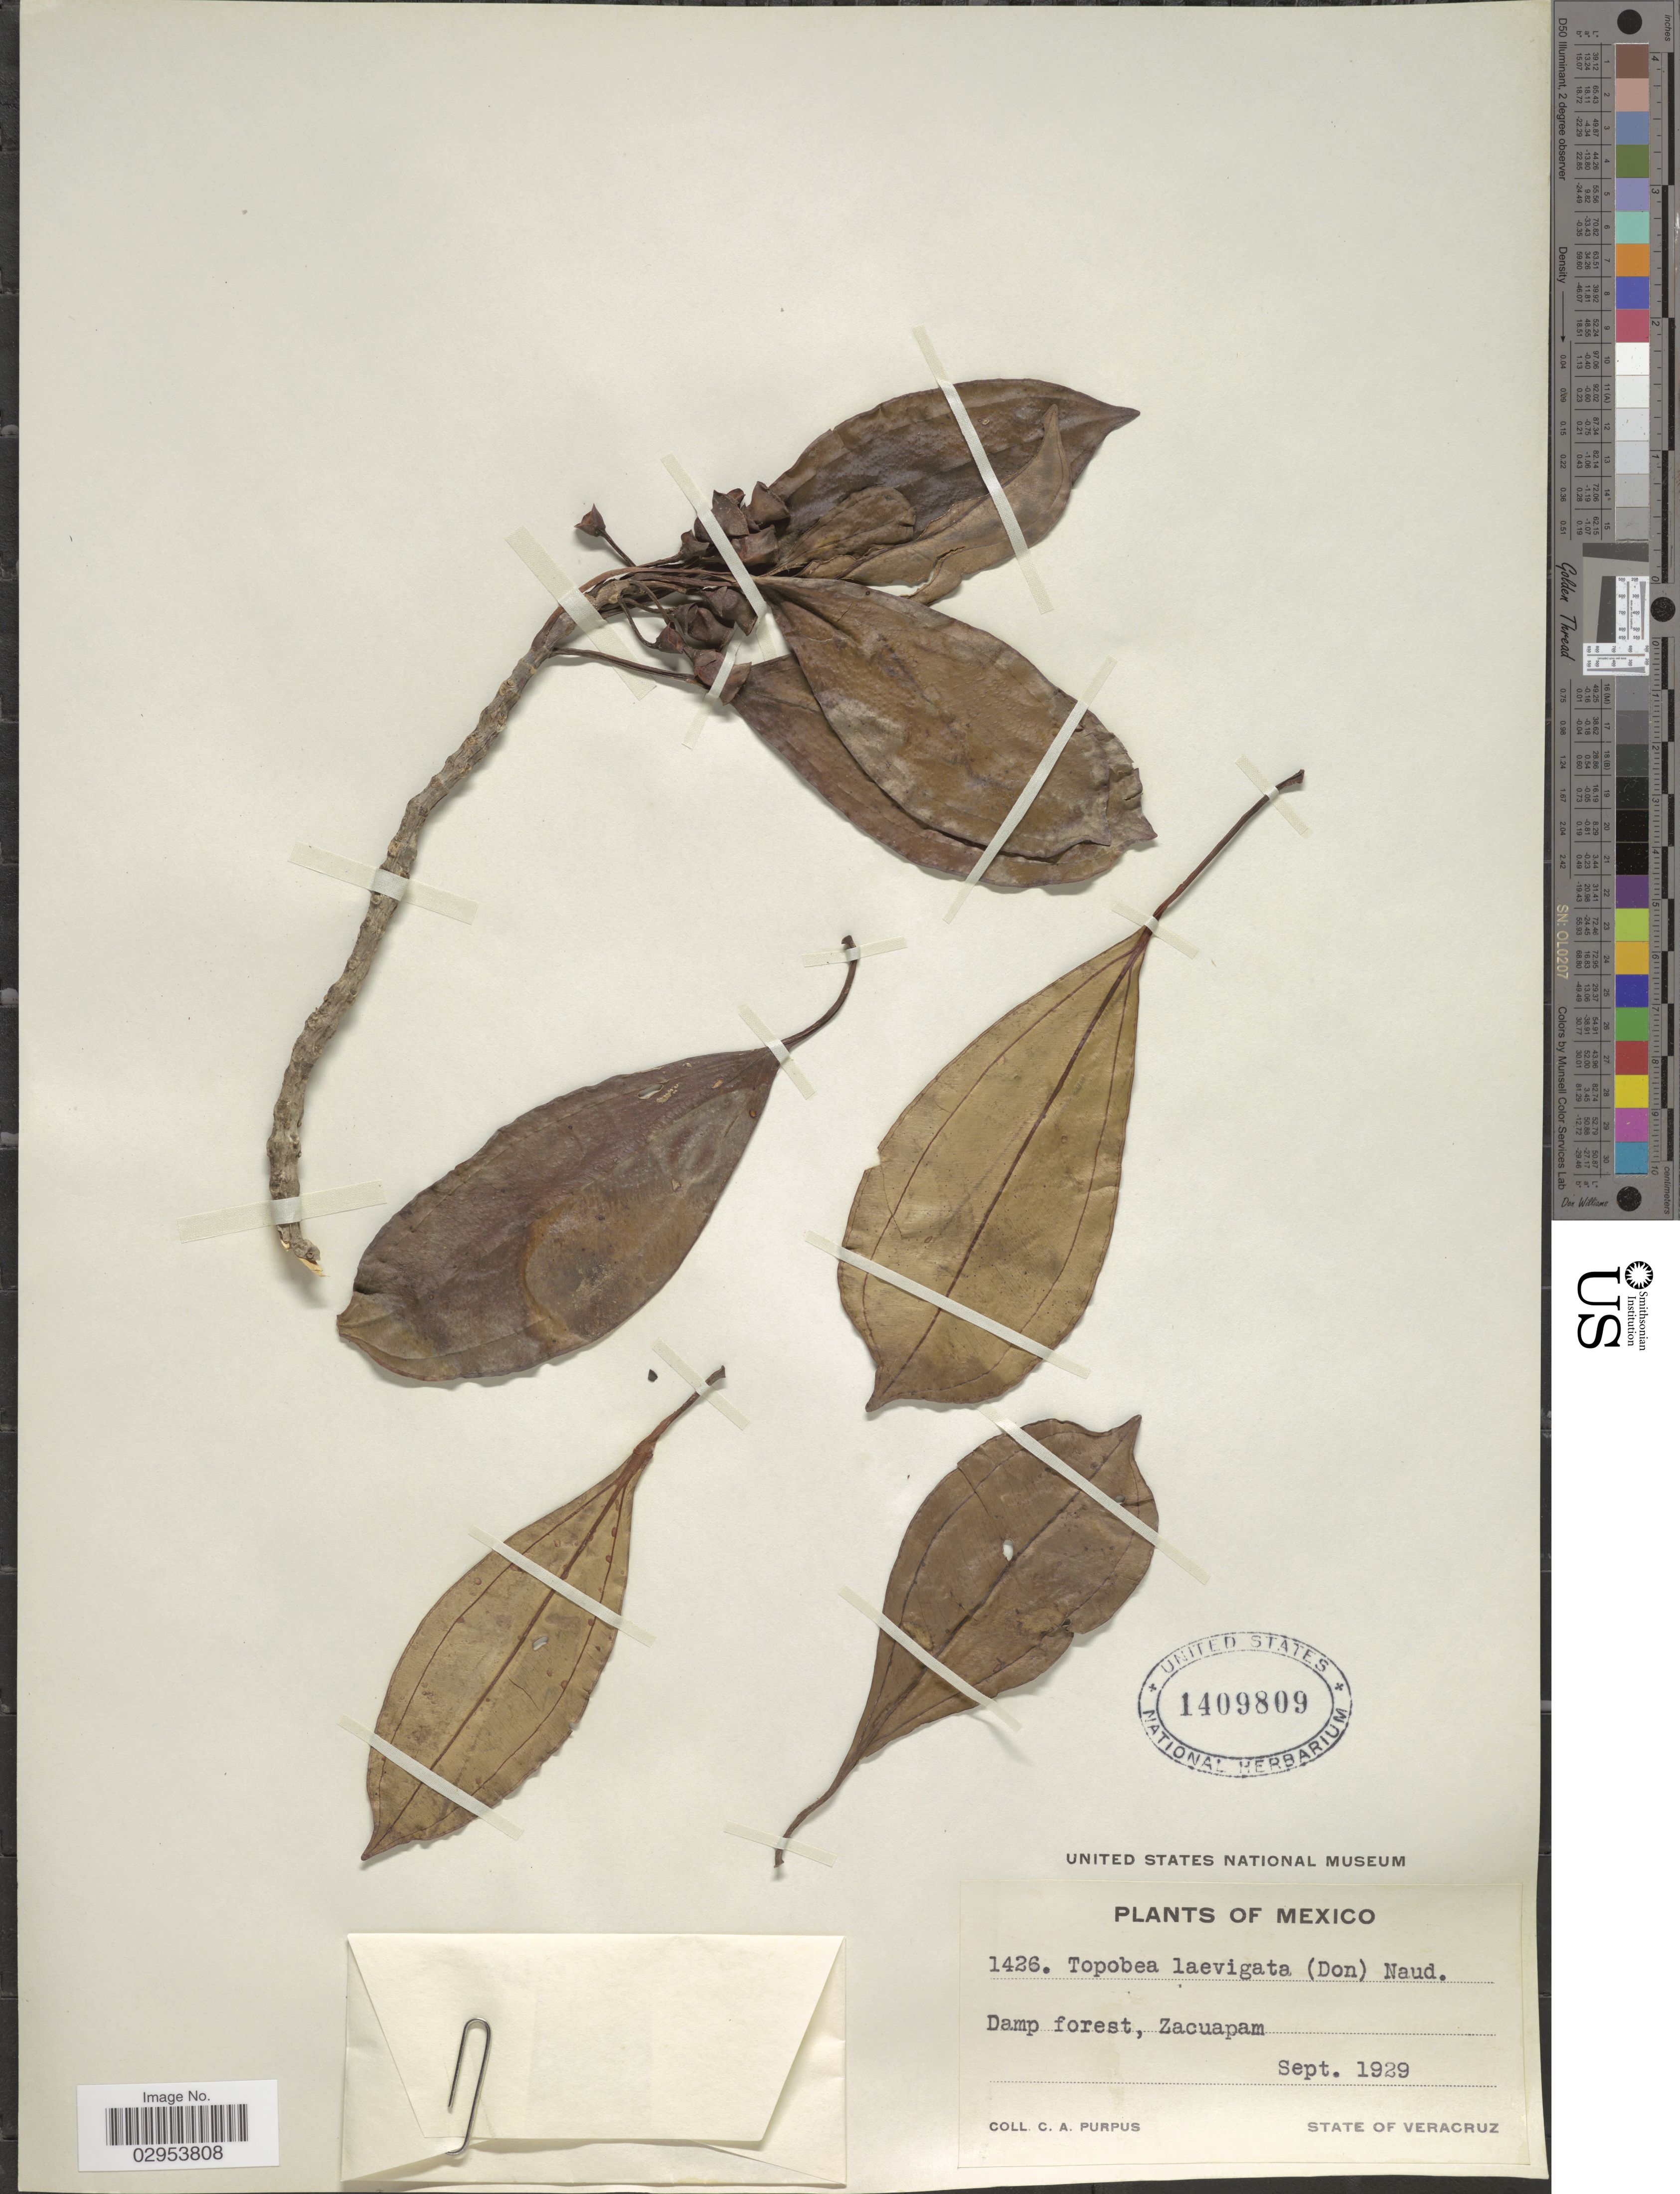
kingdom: Plantae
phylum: Tracheophyta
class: Magnoliopsida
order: Myrtales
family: Melastomataceae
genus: Topobea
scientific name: Topobea laevigata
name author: (D. Don) Naudin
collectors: C. A. Purpus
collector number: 1426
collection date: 1929-09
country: Mexico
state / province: Veracruz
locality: Damp forest, Zacuapam. State of Veracruz.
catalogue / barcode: US 1409809